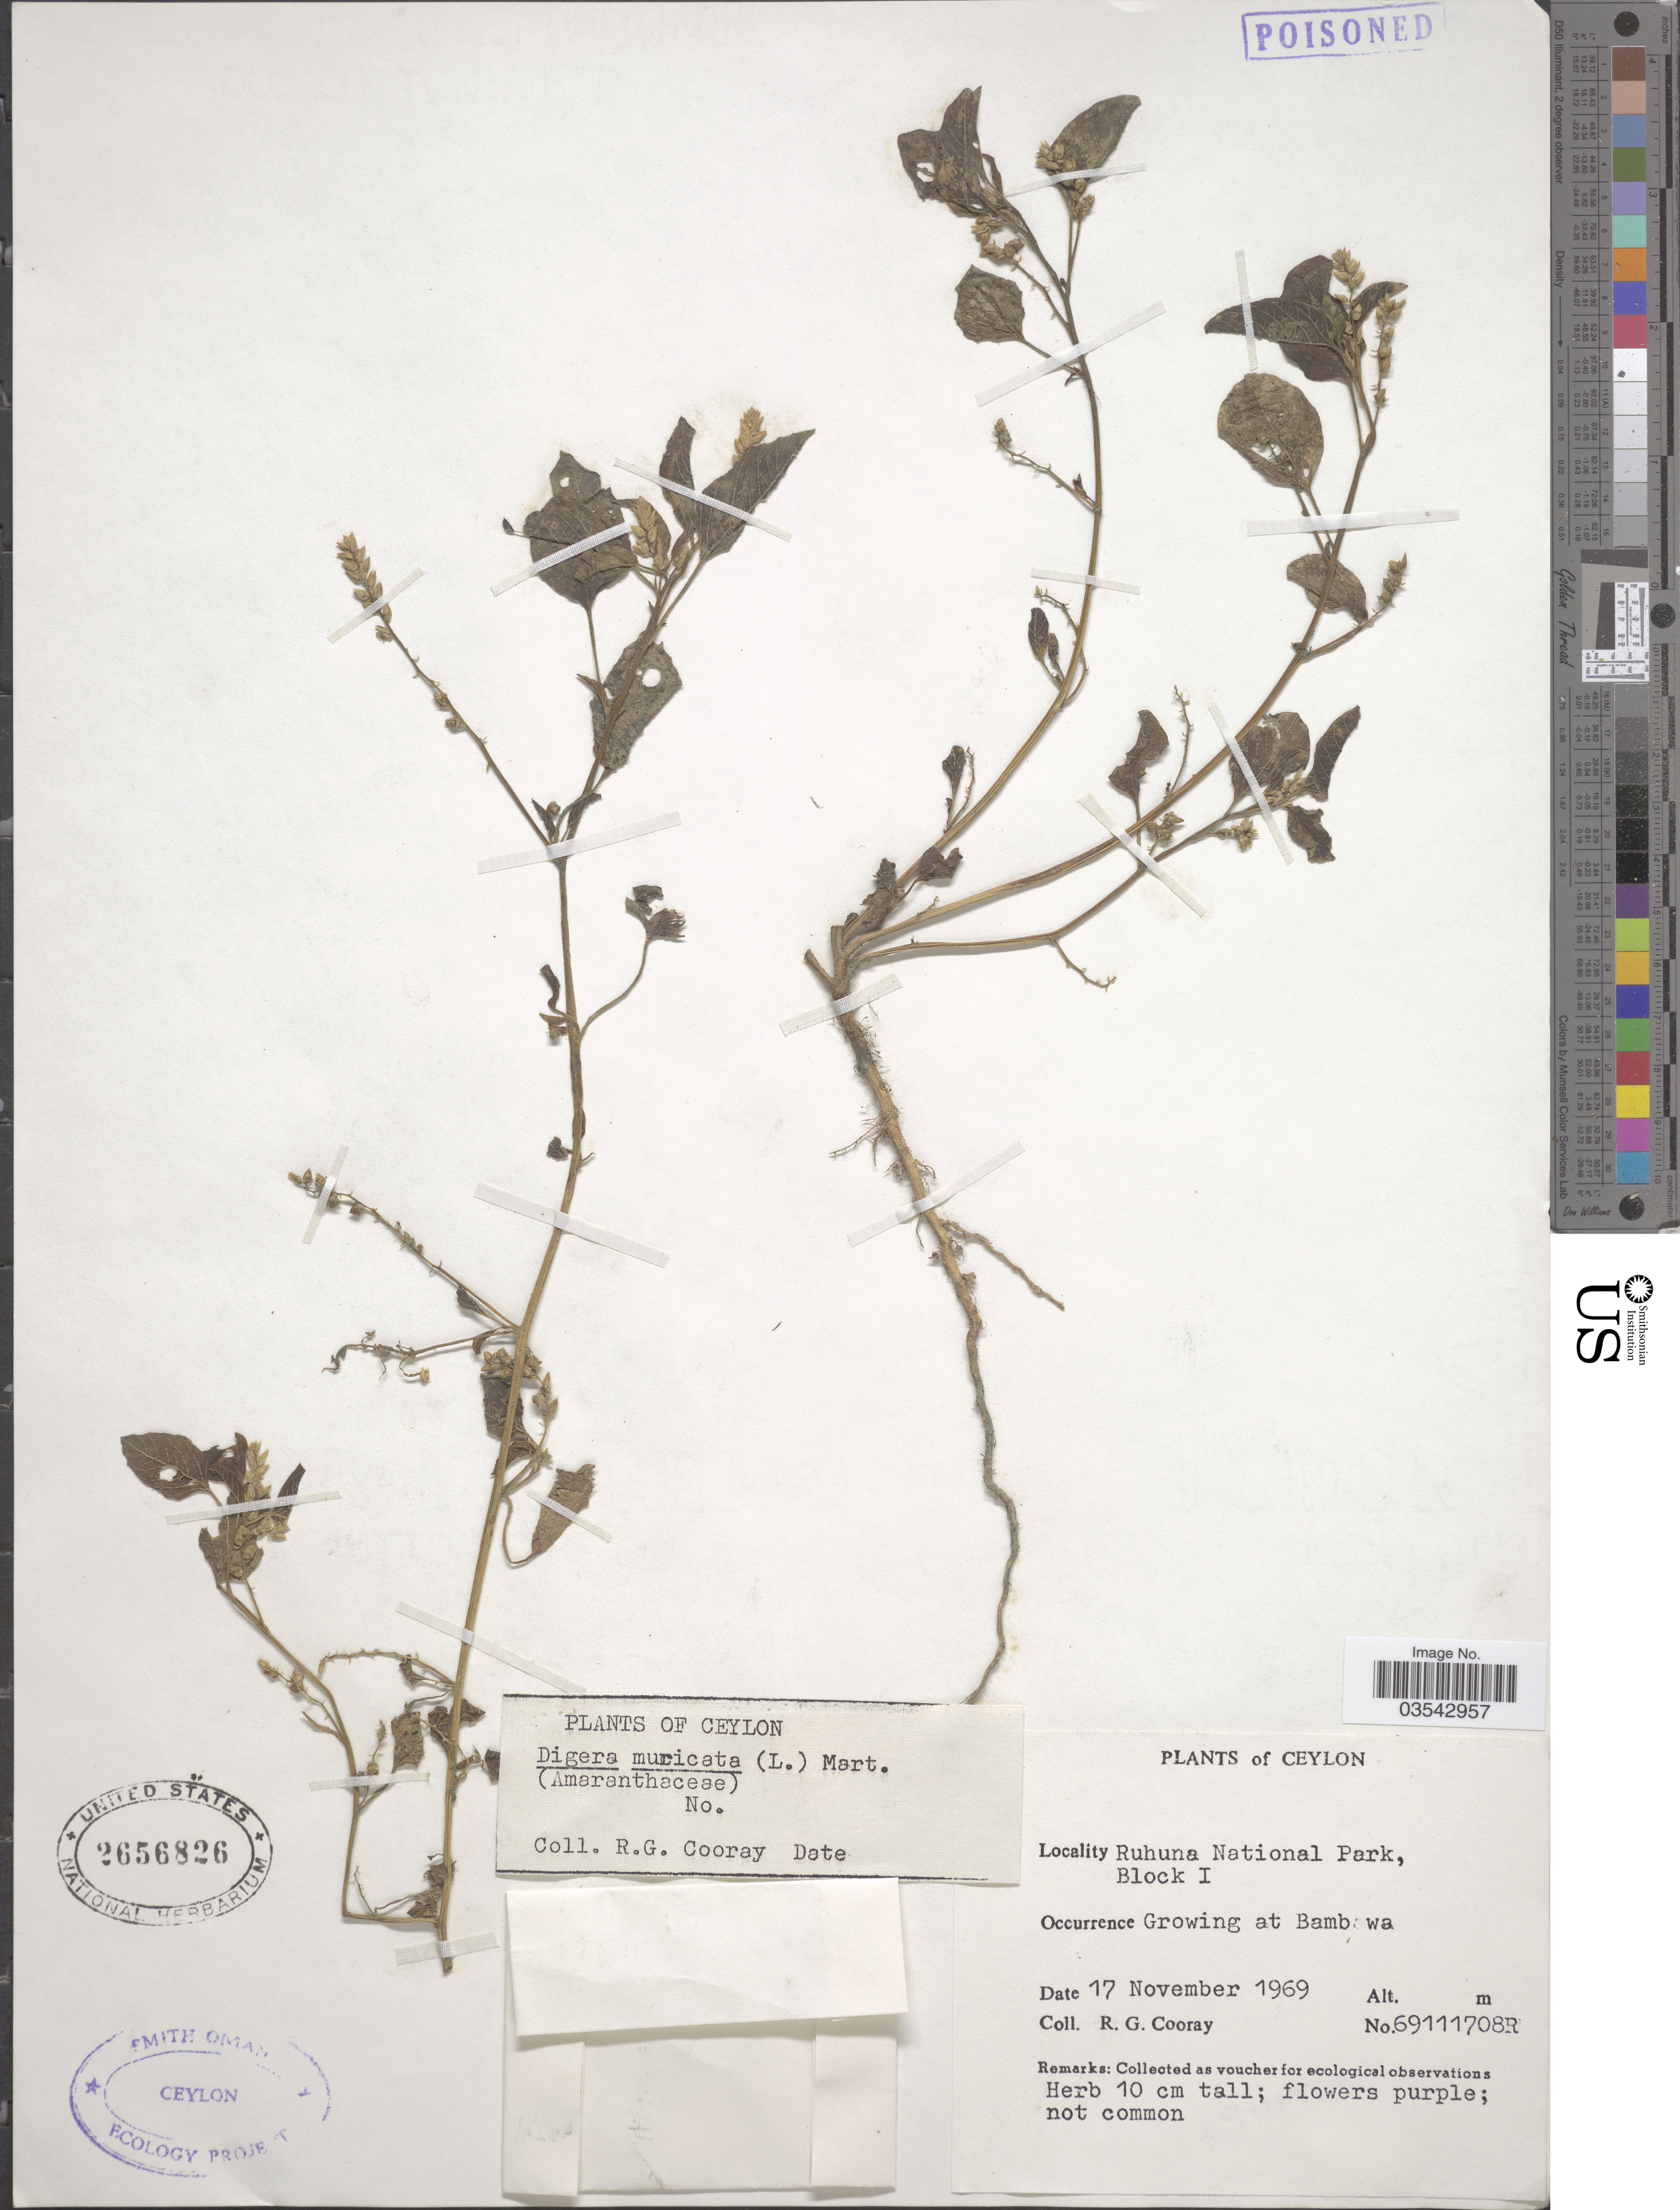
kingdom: Plantae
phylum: Tracheophyta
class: Magnoliopsida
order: Caryophyllales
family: Amaranthaceae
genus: Digera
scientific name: Digera muricata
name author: (L.) Mart.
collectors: R. Cooray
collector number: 69111708R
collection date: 1969-11-17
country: Sri Lanka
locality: Ceylon. Ruhuna National Park, Block I. Growing at Bamb [illegible text]wa.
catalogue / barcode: US 2656826